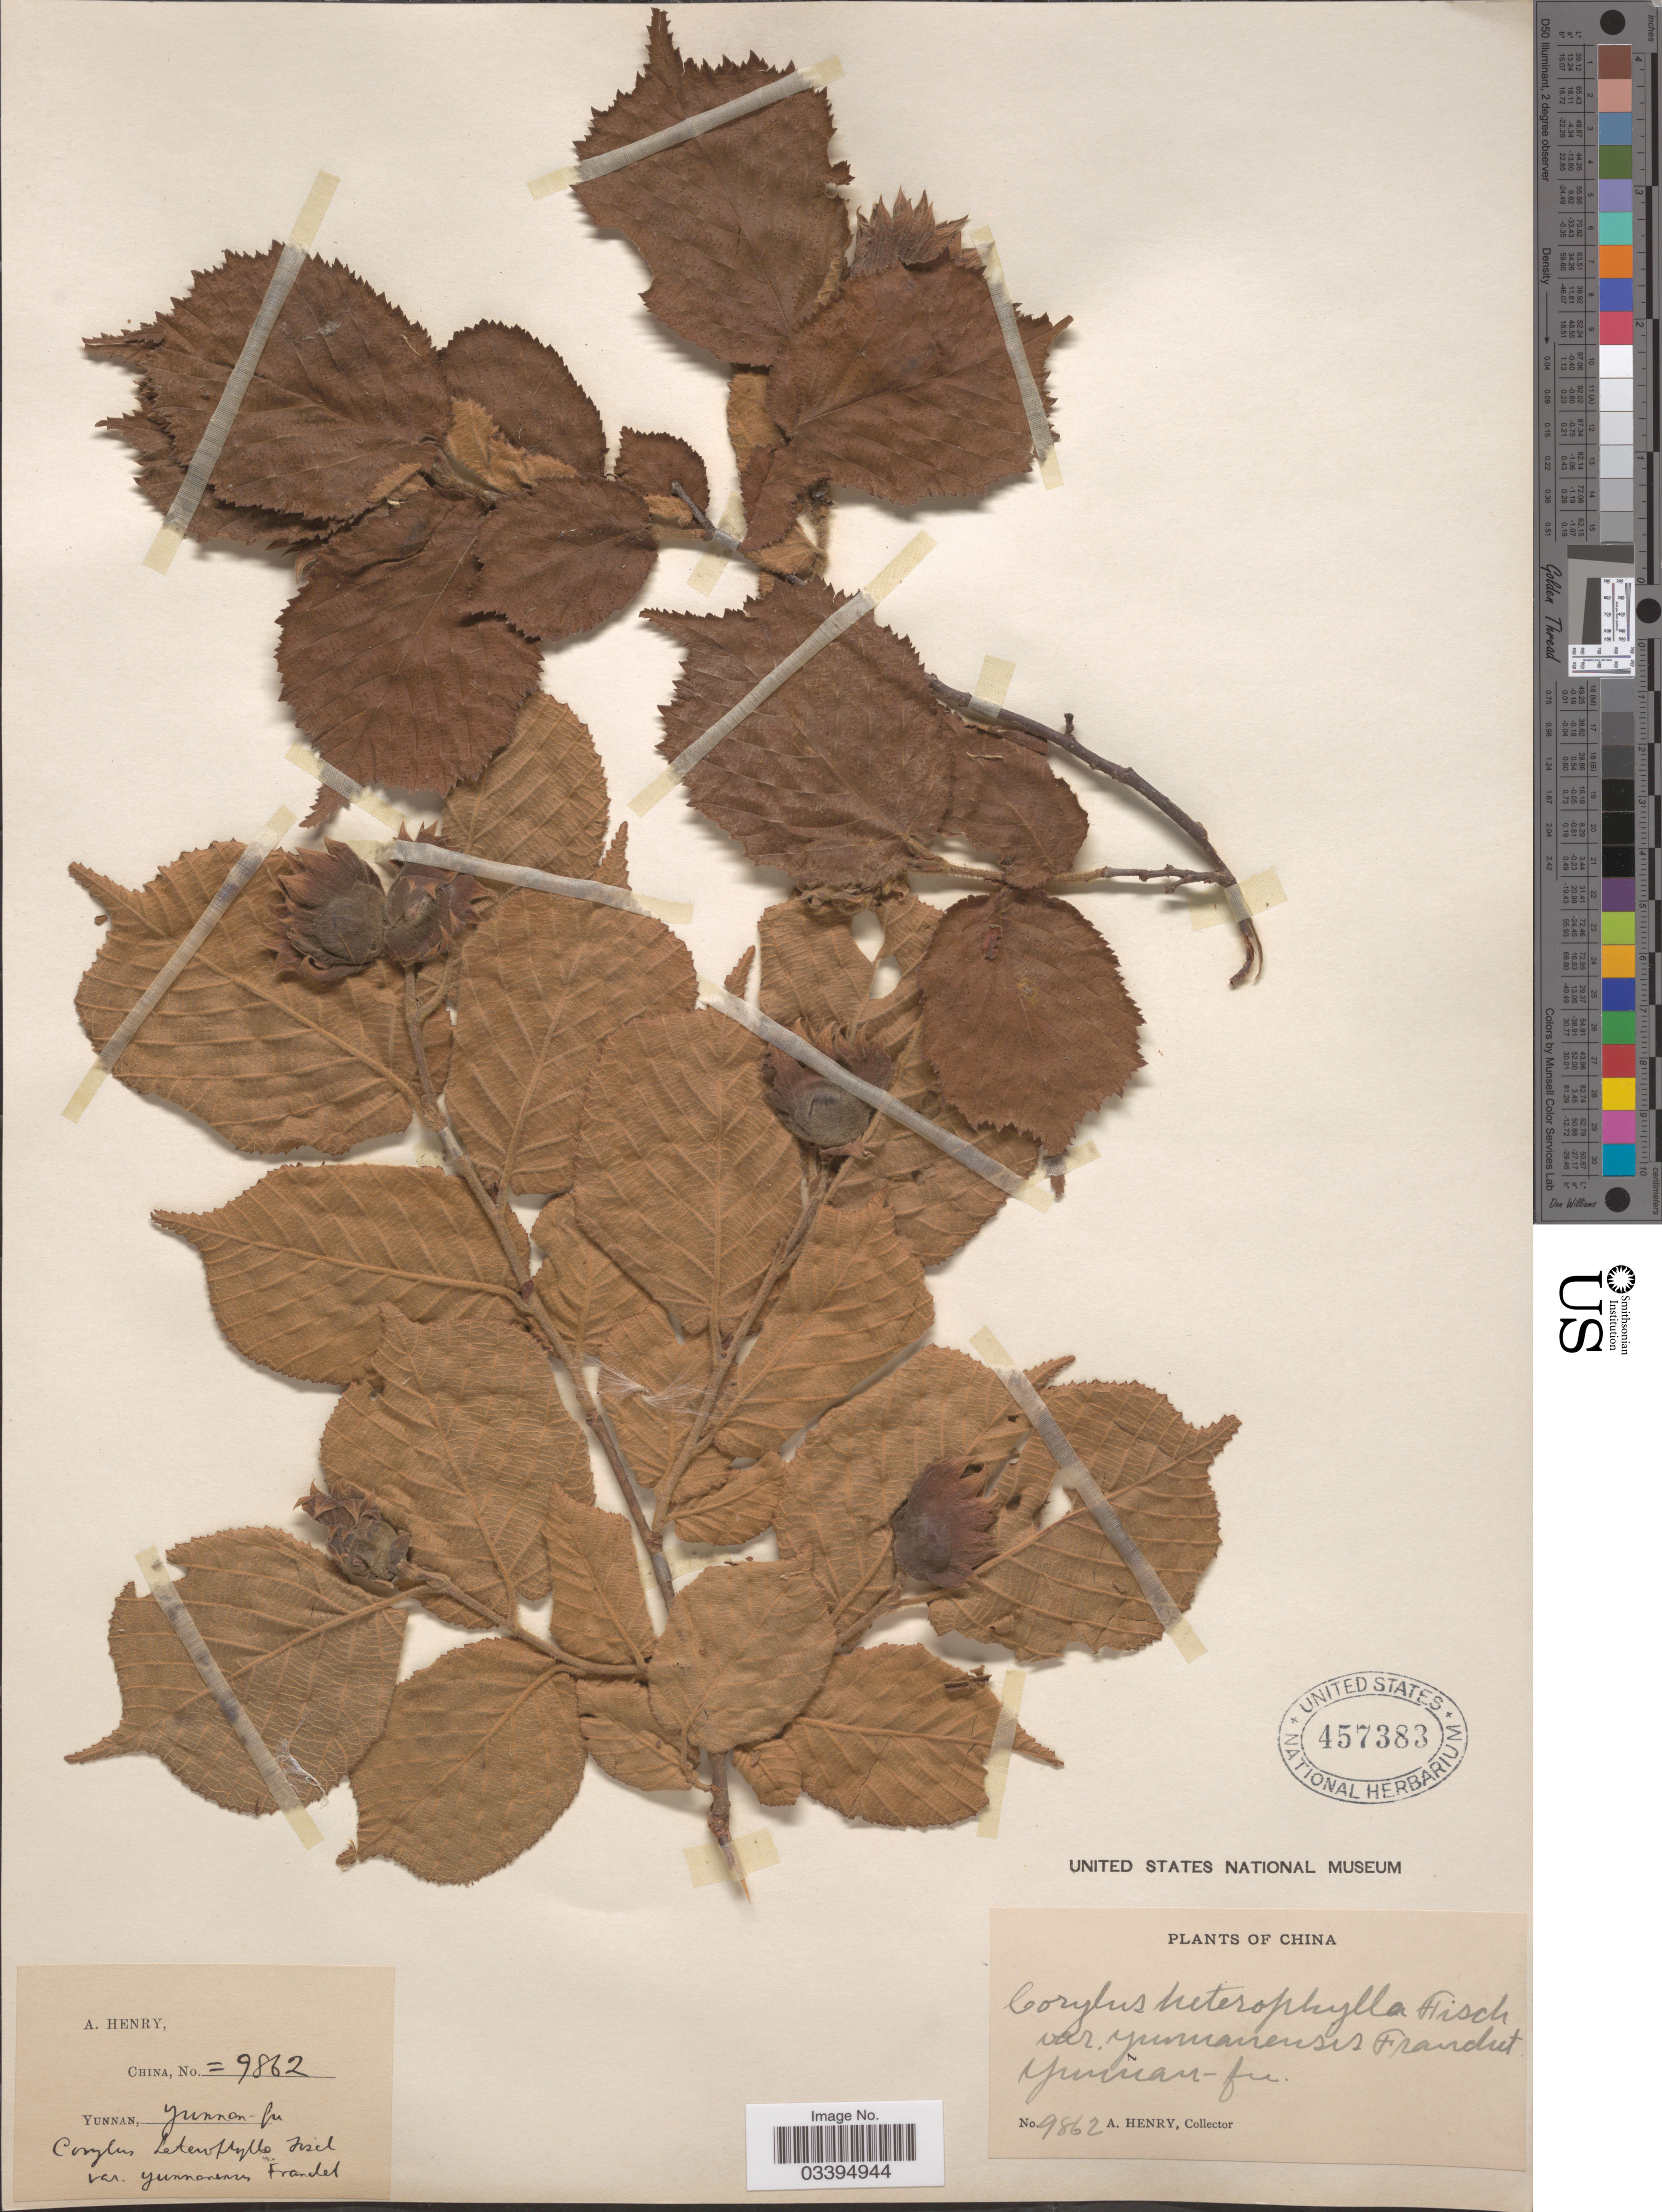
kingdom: Plantae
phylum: Tracheophyta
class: Magnoliopsida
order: Fagales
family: Betulaceae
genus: Corylus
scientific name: Corylus yunnanensis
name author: (Franch.) A. Camus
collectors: A. Henry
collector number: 9862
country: China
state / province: Yunnan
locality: Yunnan-fu.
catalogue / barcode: US 457383